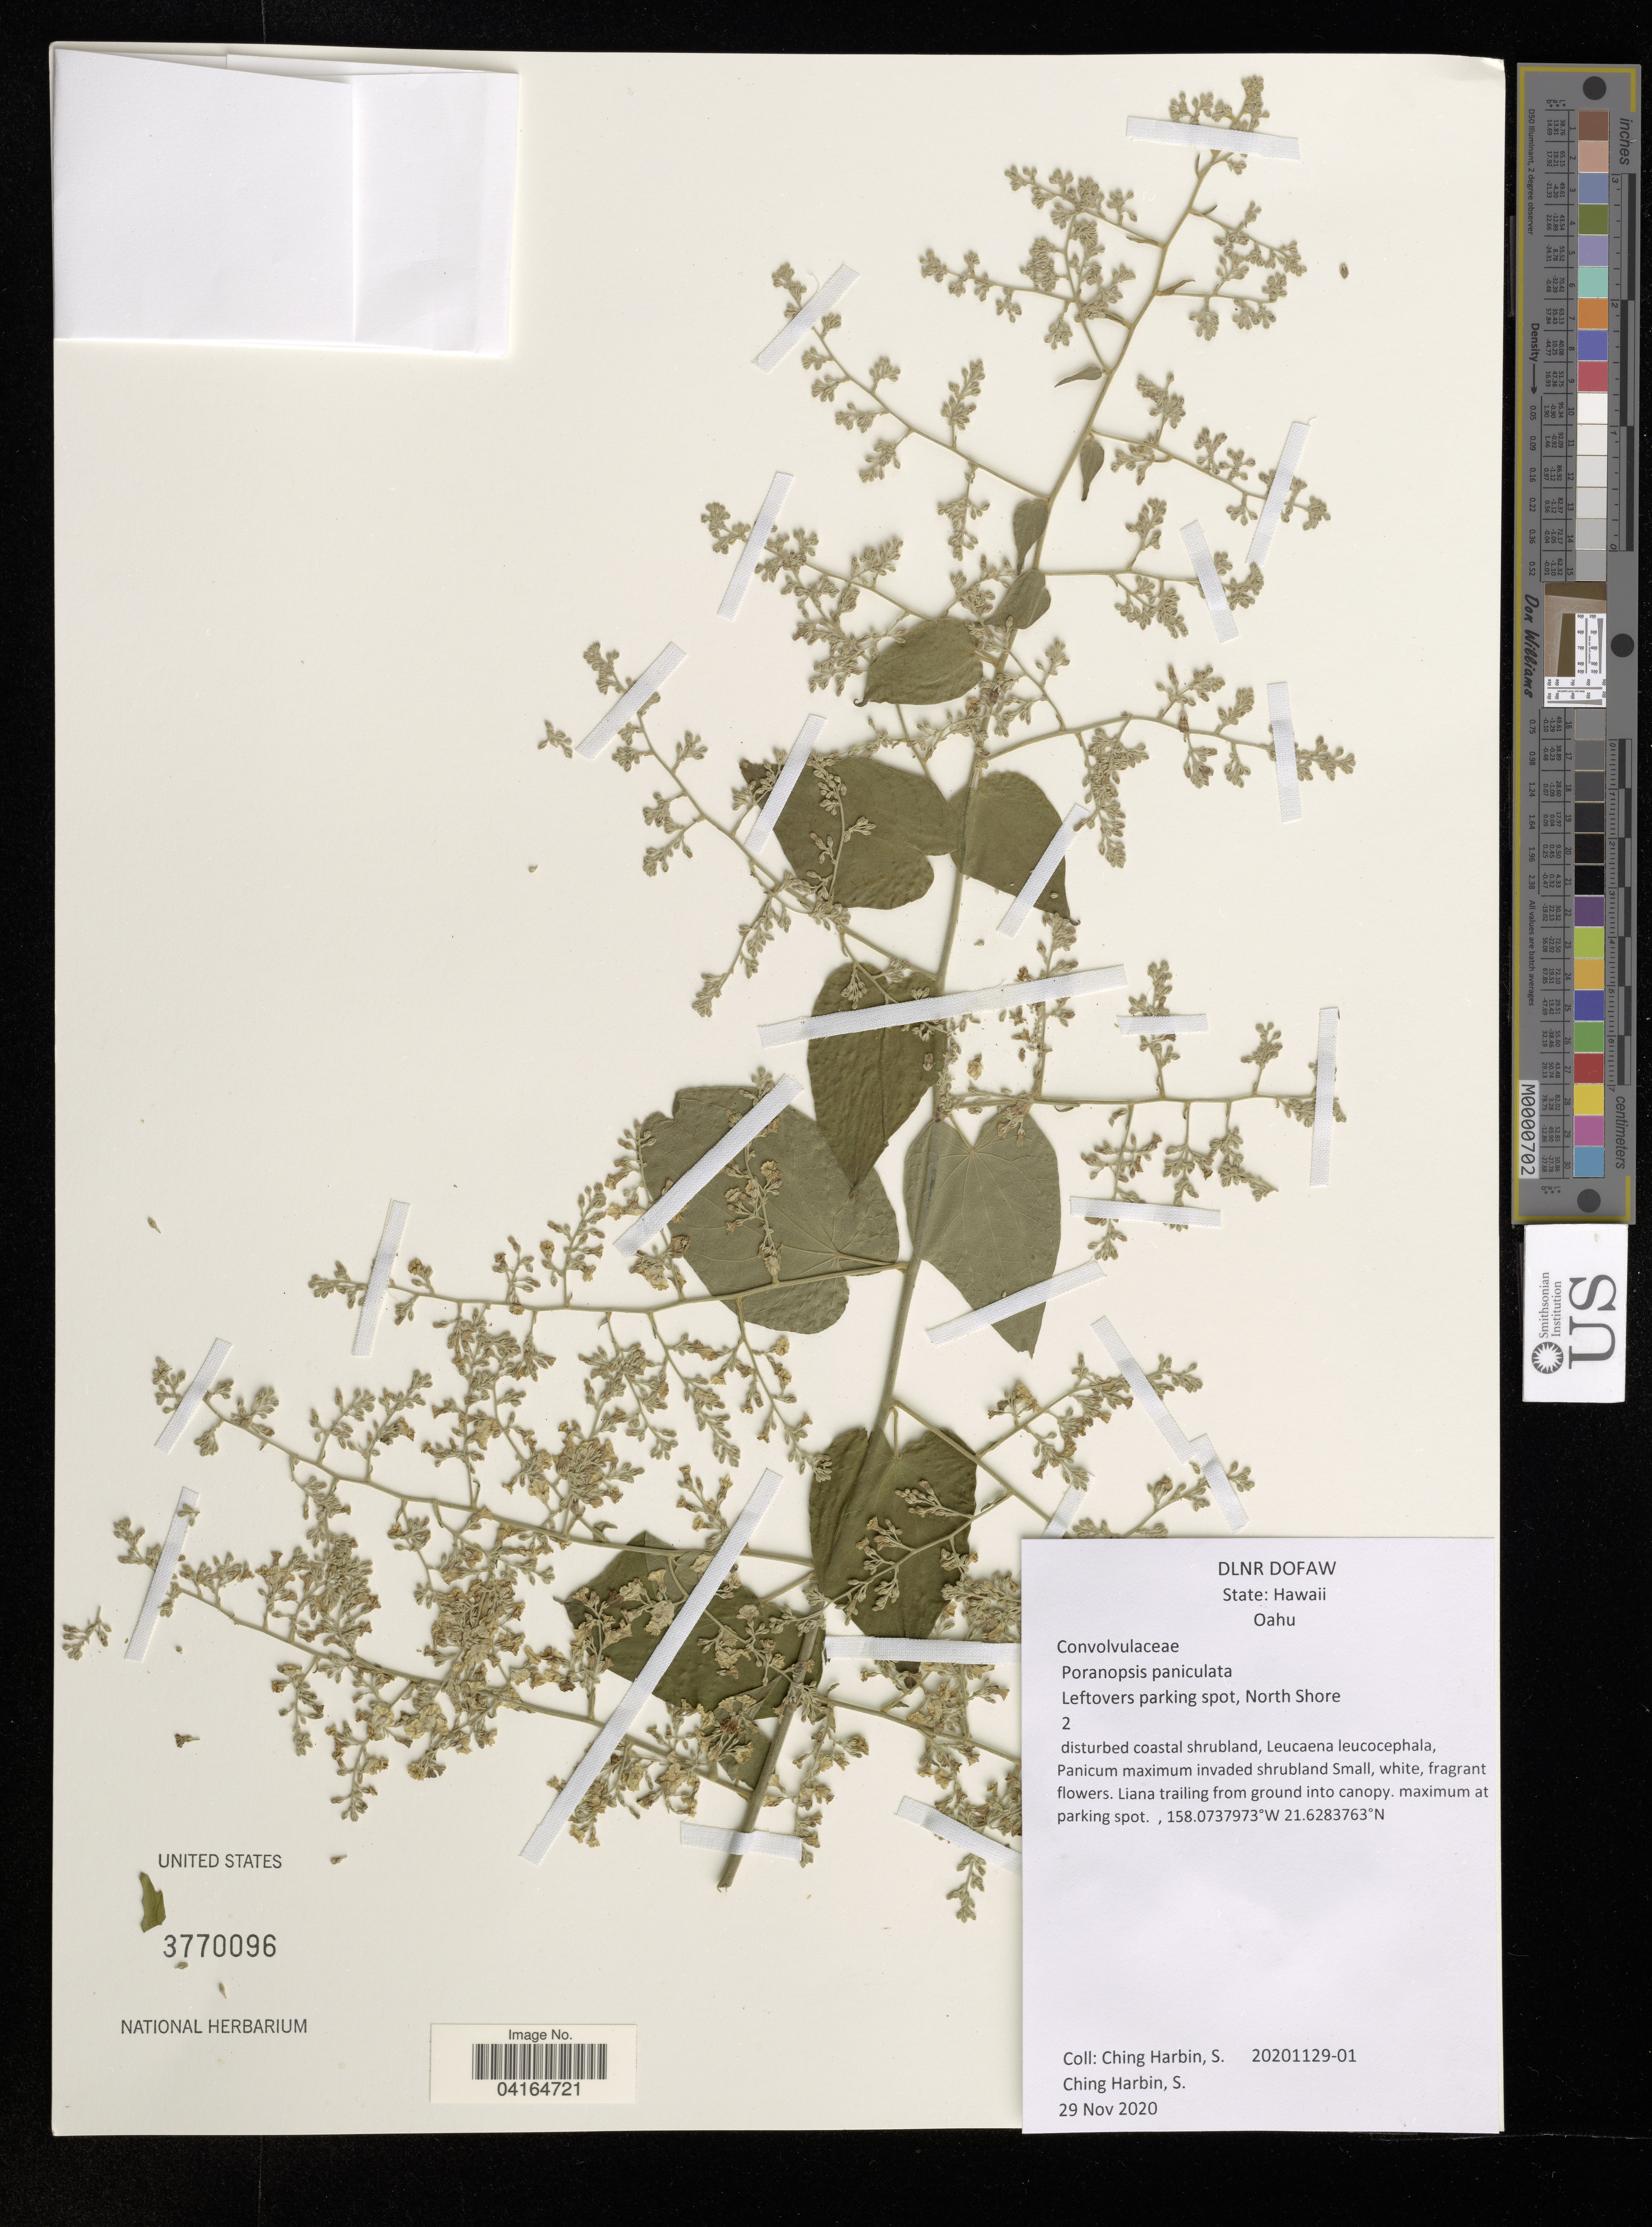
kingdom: Plantae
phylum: Tracheophyta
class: Magnoliopsida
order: Solanales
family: Convolvulaceae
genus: Poranopsis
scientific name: Poranopsis paniculata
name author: (Roxb.) Roberty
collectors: S. Harbin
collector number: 20201129-01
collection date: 2020-11-29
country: United States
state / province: Hawaii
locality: Leftovers parking spot, North Shore.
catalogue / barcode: US 3770096